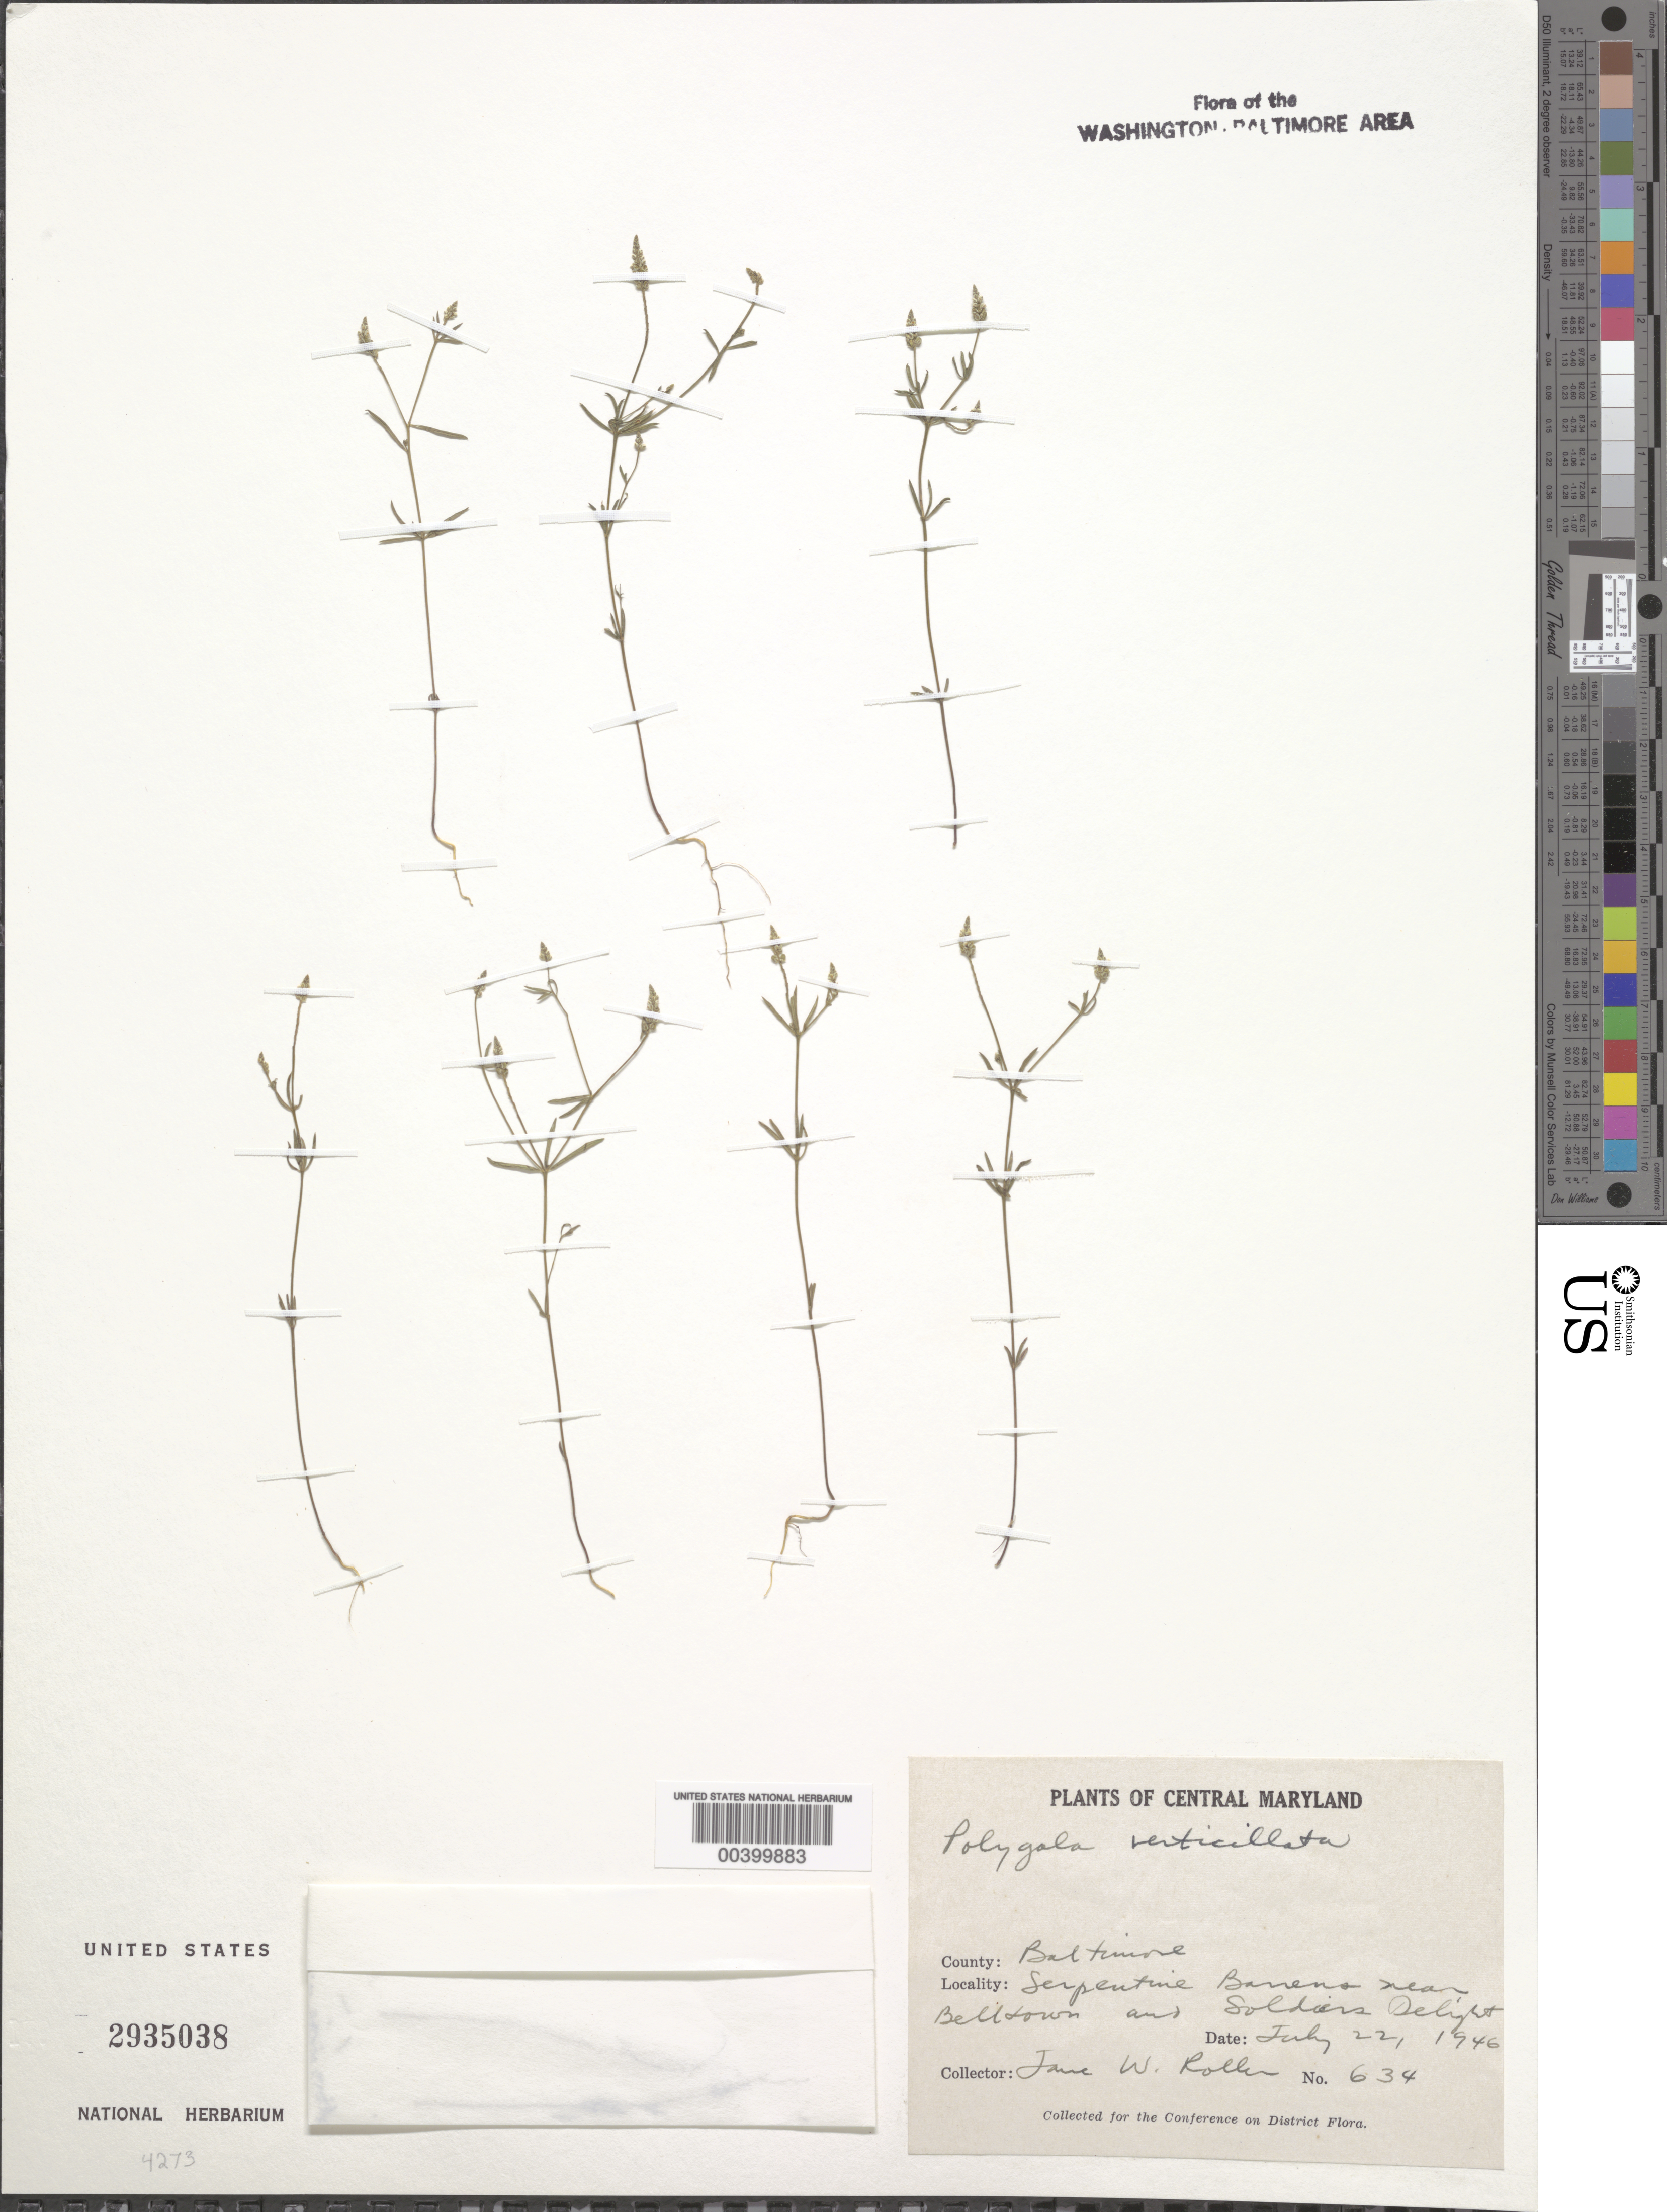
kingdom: Plantae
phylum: Tracheophyta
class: Magnoliopsida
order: Fabales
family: Polygalaceae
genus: Polygala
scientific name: Polygala verticillata var. ambigua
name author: (Nutt.) Alph. Wood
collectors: J. W. Roller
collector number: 634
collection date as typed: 22 Jul 1946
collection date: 1946-07-22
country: United States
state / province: Maryland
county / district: Baltimore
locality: Soldiers Delight, Belltown vicinity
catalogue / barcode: US 2935038